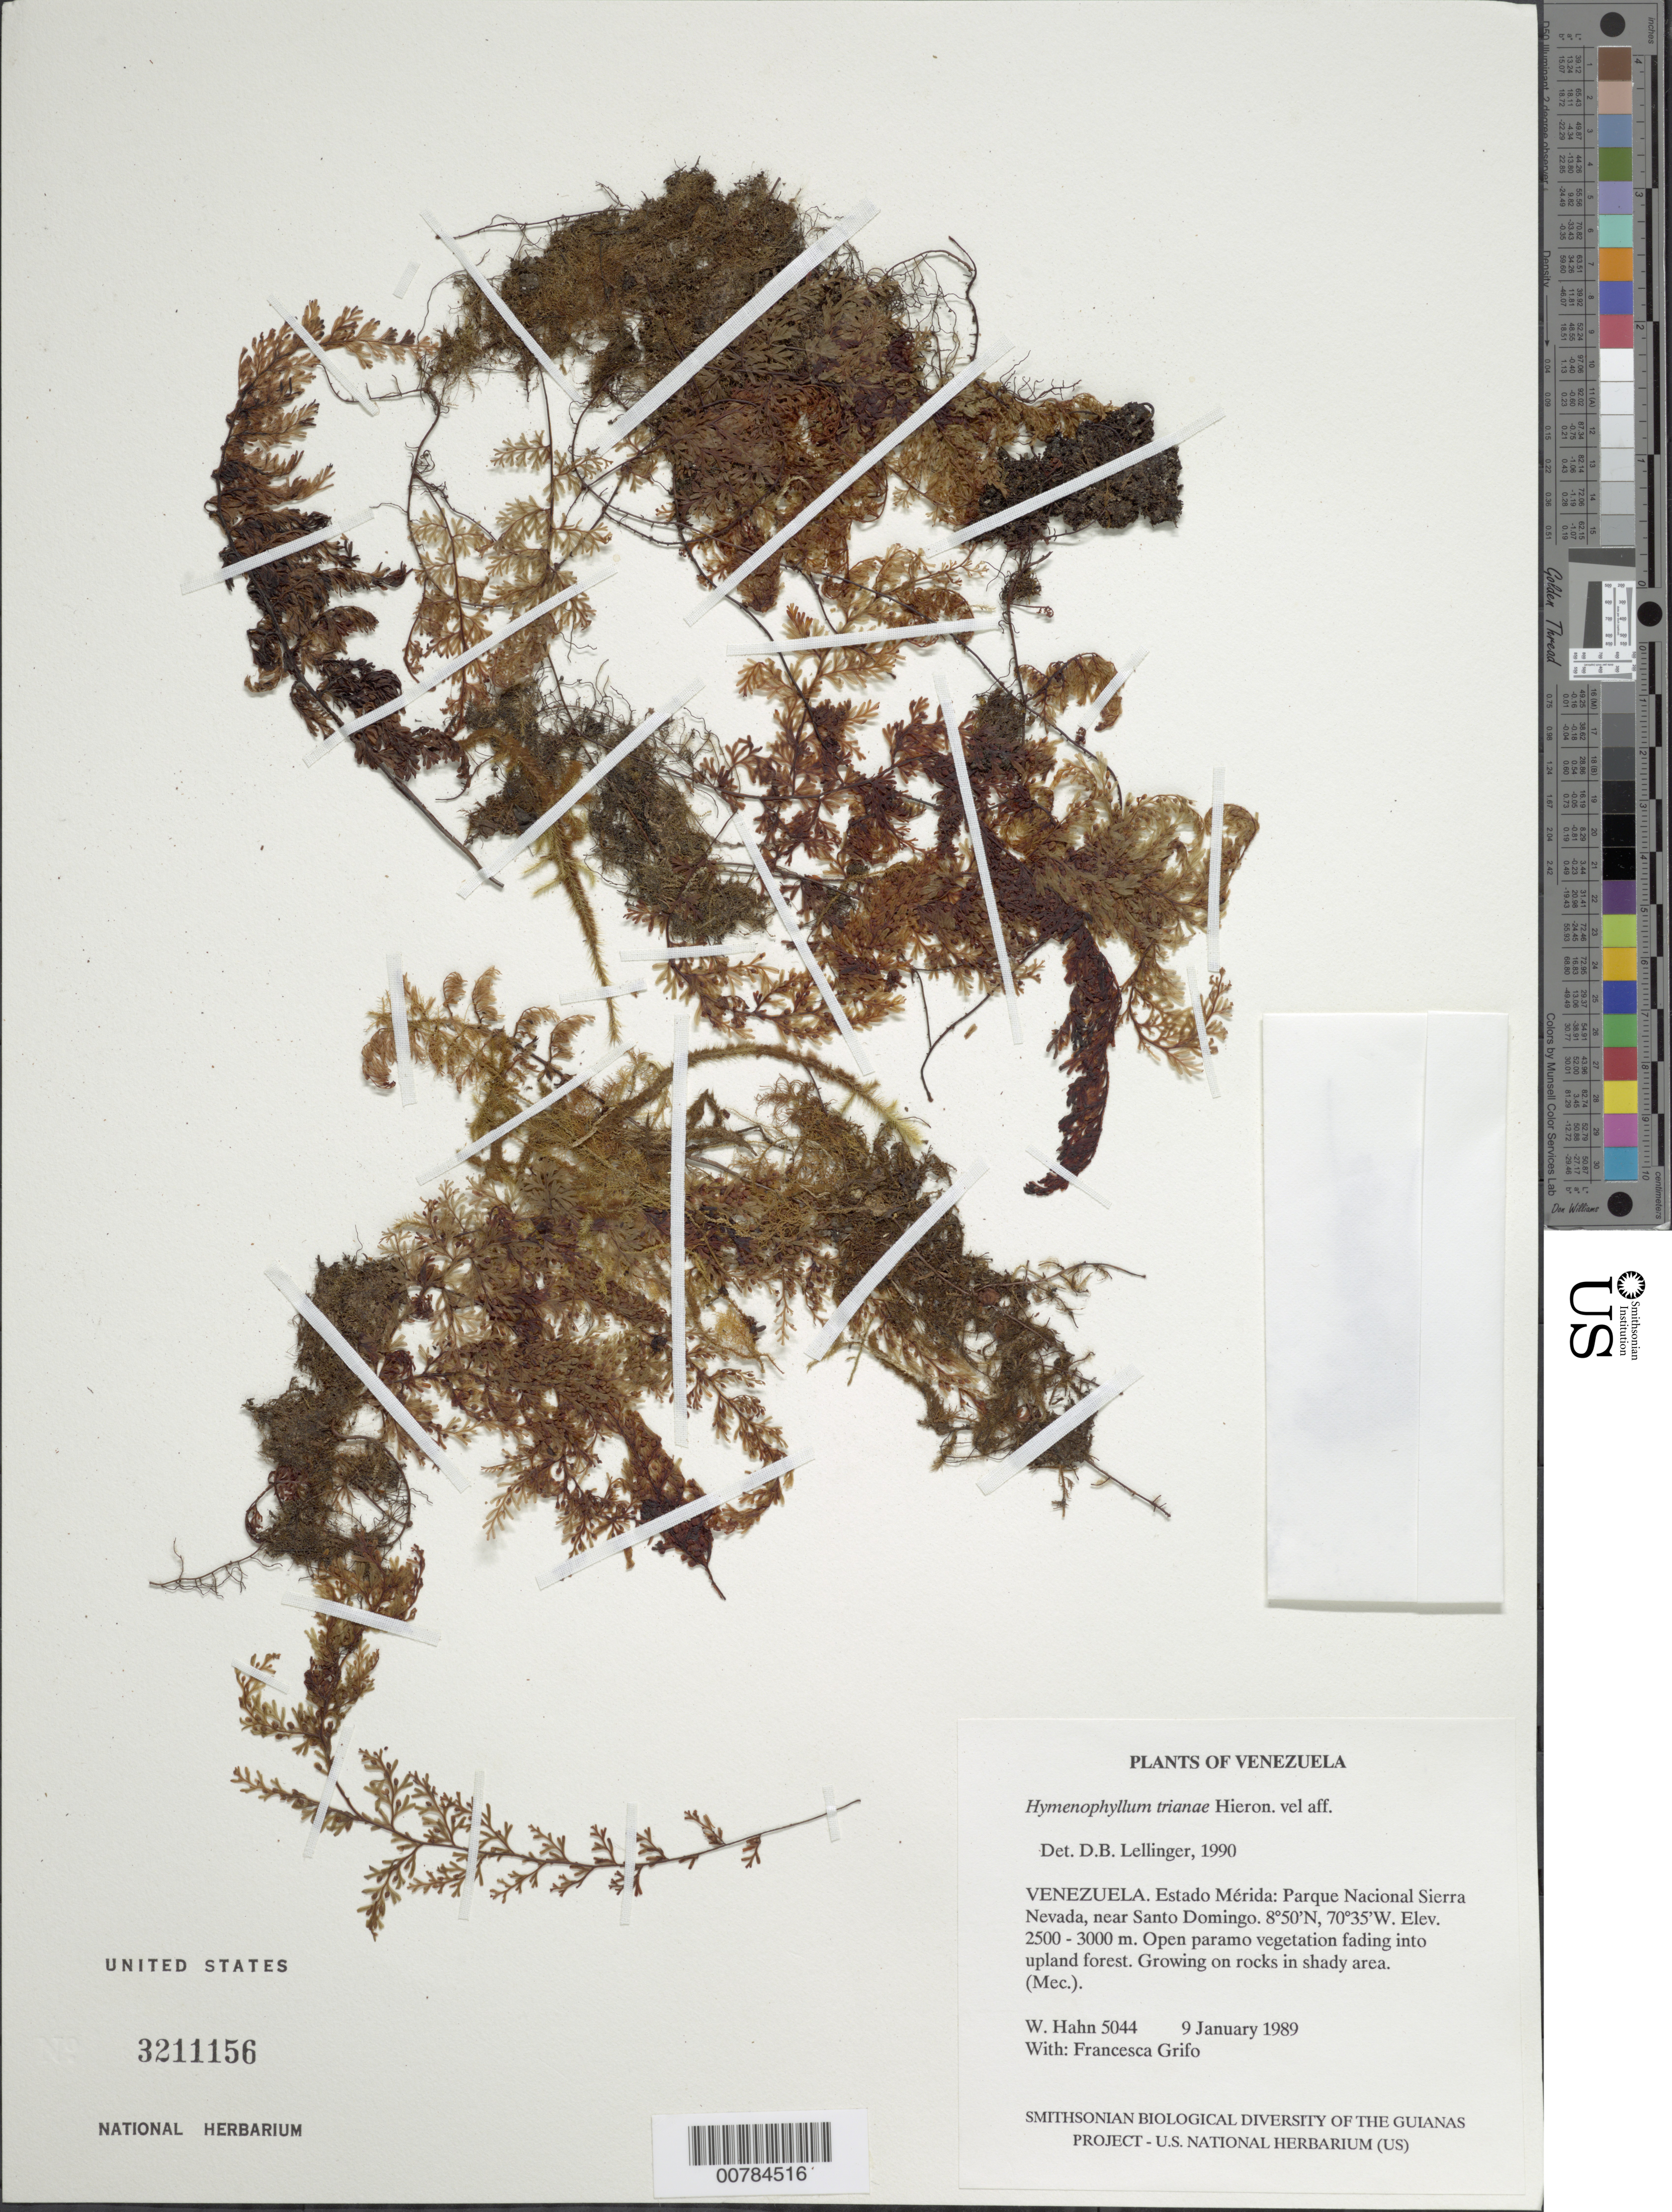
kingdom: Plantae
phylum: Tracheophyta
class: Polypodiopsida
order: Hymenophyllales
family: Hymenophyllaceae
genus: Hymenophyllum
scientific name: Hymenophyllum trianae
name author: (Hieron.)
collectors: M. Fleury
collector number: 1093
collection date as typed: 29-Jan-97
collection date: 1997-01-29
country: French Guiana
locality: Taluwen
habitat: Forest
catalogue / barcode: US 3456077